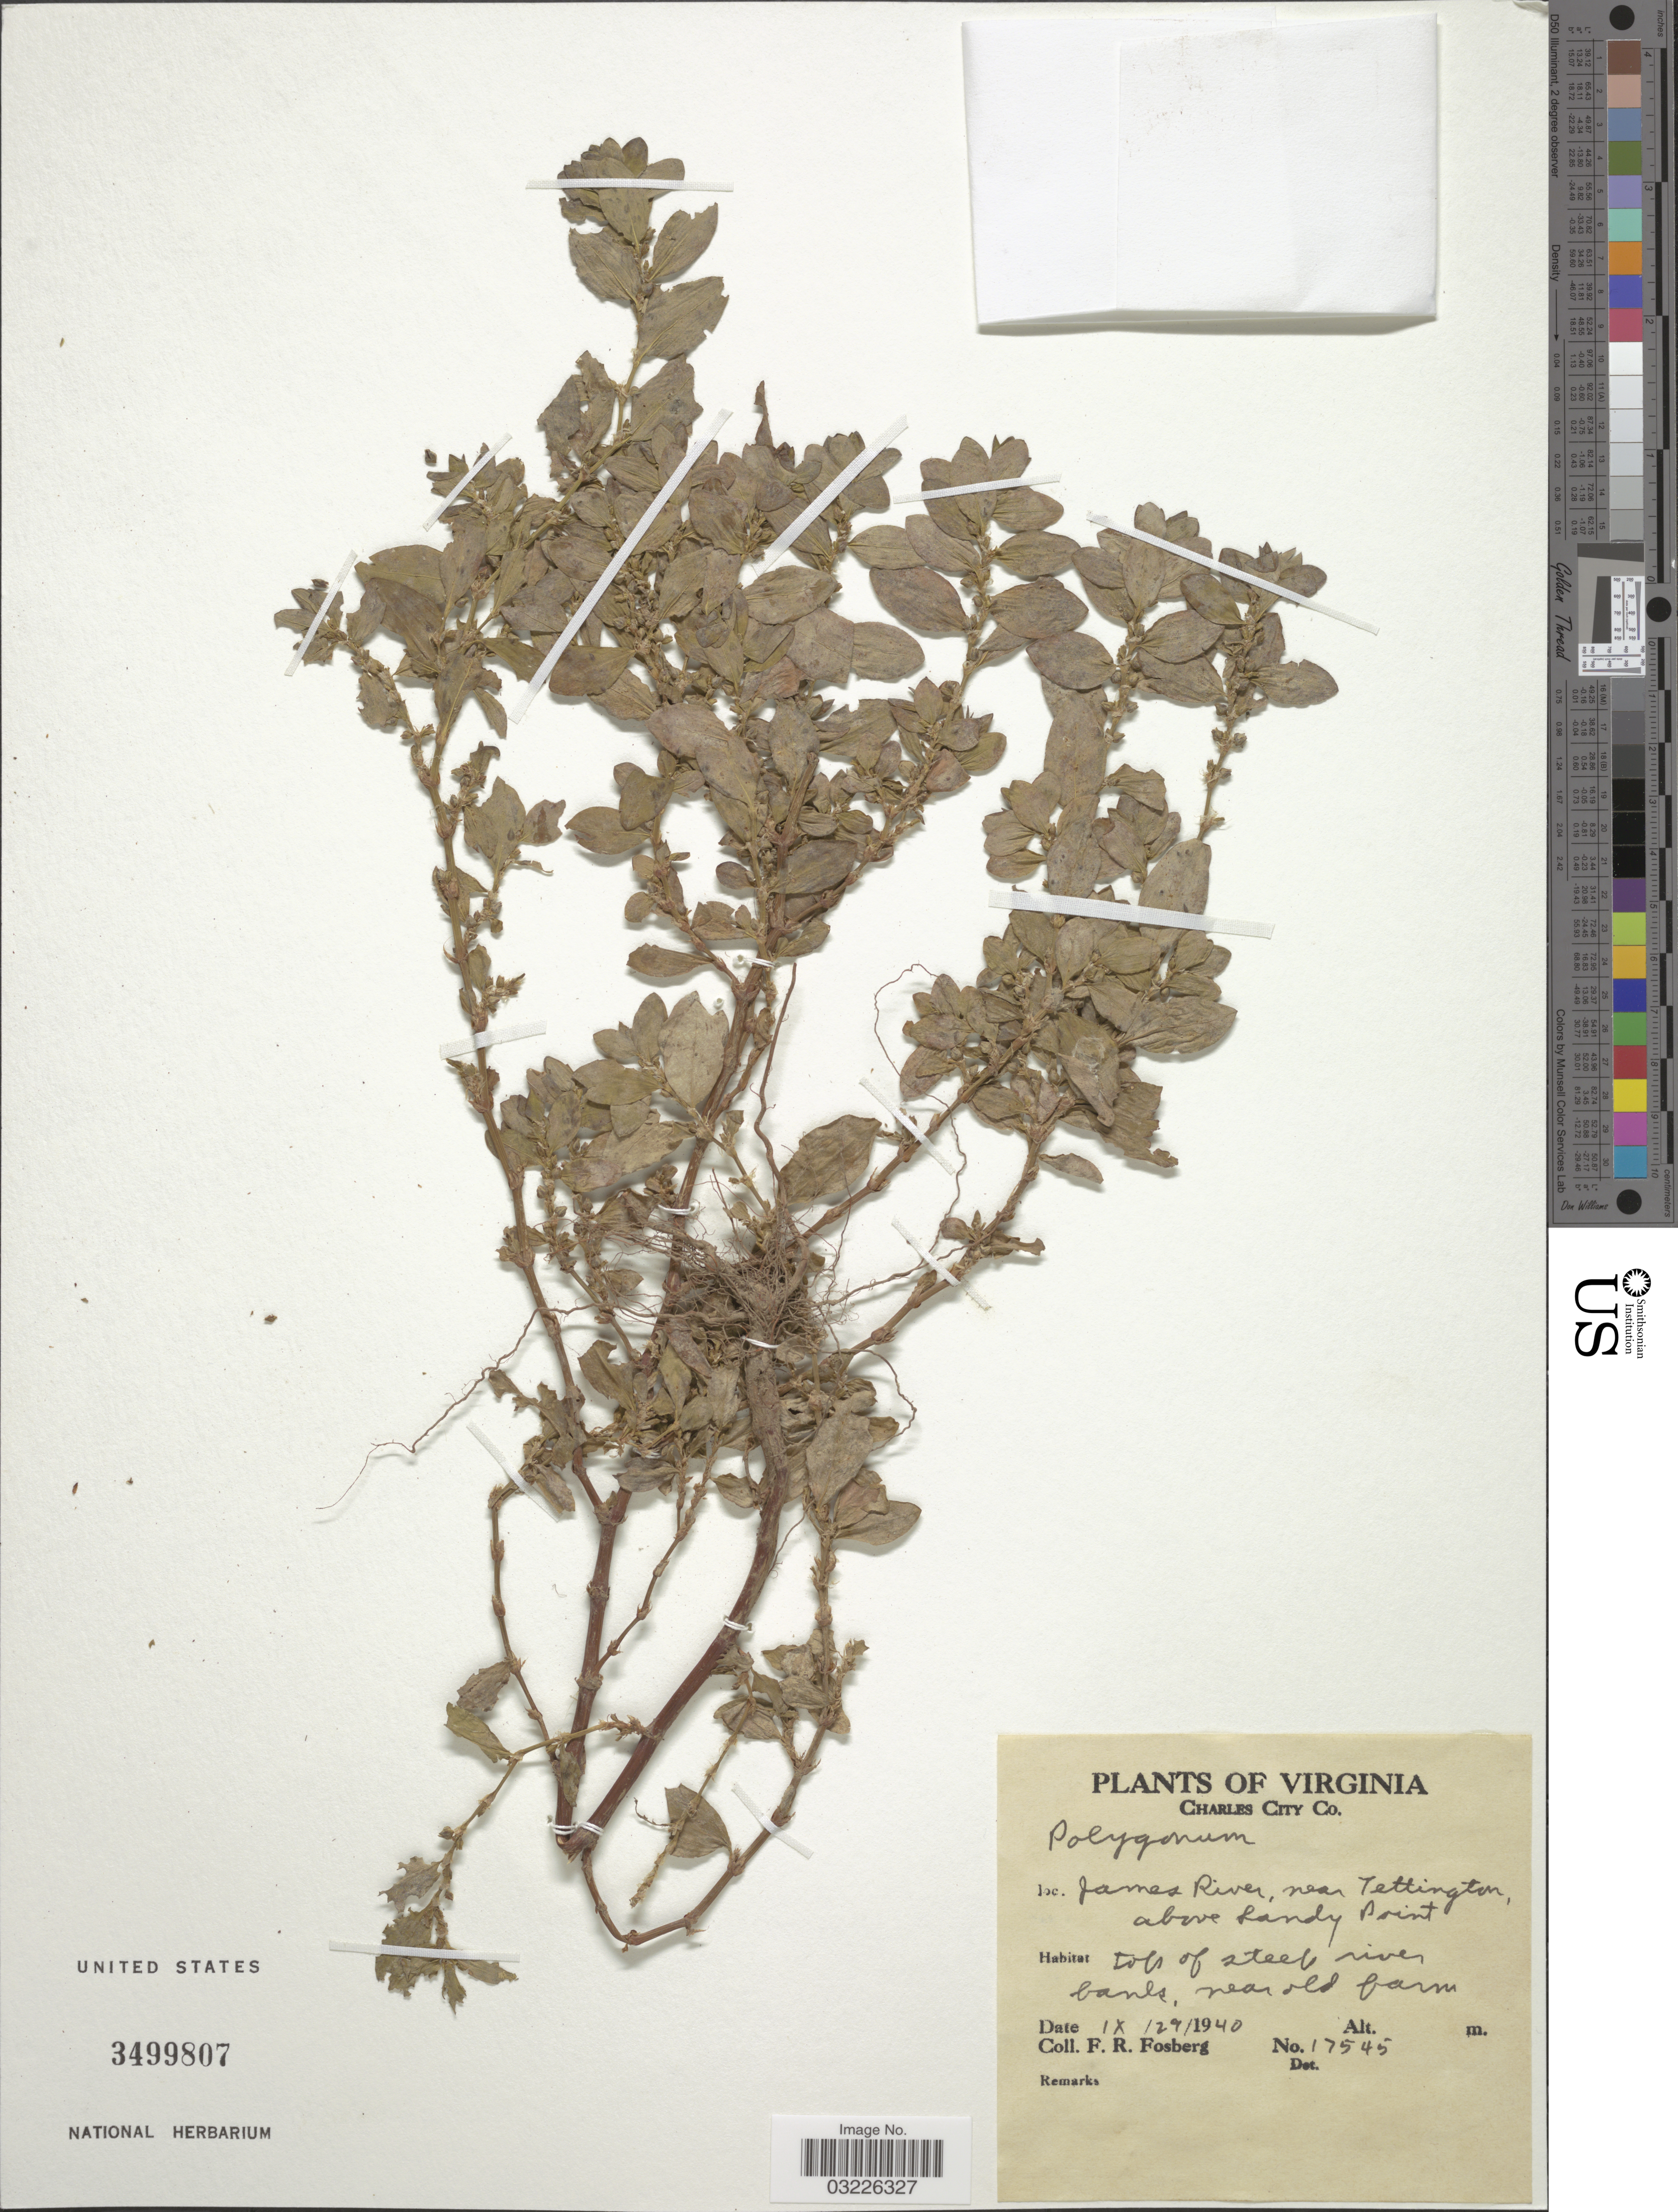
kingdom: Plantae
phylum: Tracheophyta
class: Magnoliopsida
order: Caryophyllales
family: Polygonaceae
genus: Polygonum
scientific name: Polygonum sp.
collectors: F. R. Fosberg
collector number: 17545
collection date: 1940-09-29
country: United States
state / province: Virginia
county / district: Charles City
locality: Charles City Co., James River, near Tettington, above Sandy Point.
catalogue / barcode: US 3499807